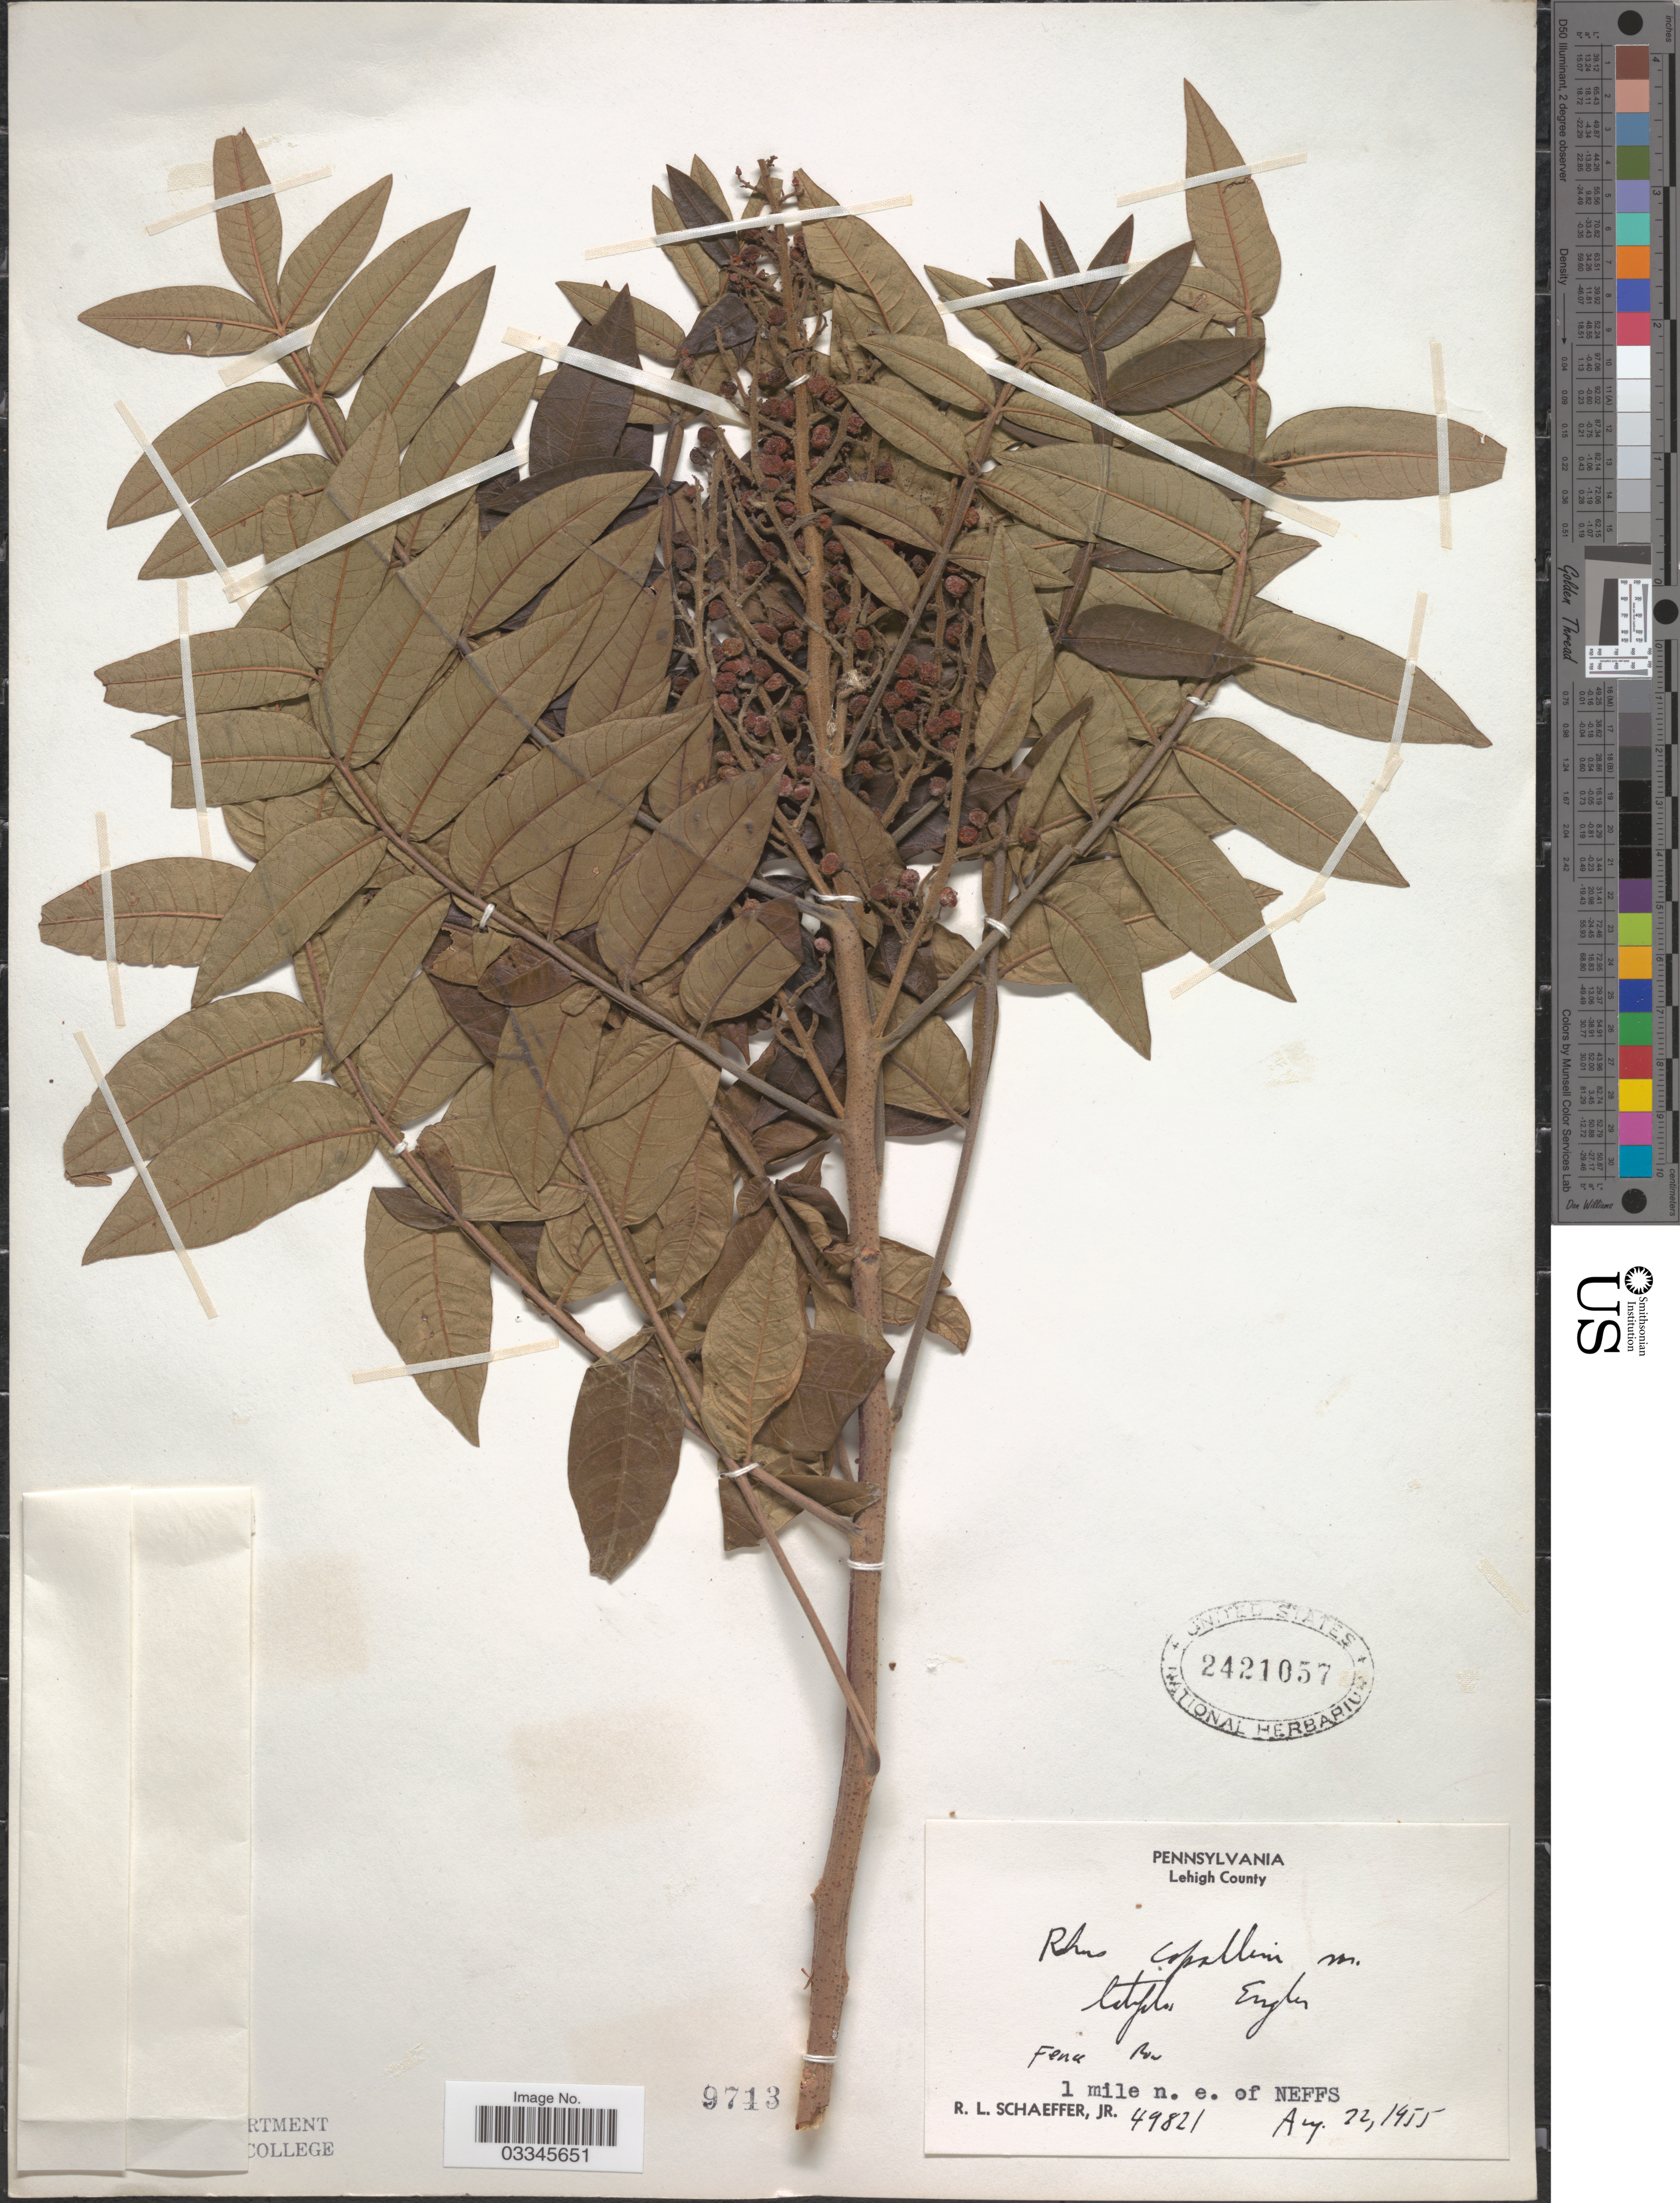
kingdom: Plantae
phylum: Tracheophyta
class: Magnoliopsida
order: Sapindales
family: Anacardiaceae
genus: Rhus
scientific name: Rhus copallinum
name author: L.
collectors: R. L. Schaeffer Jr.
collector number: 49821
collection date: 1955-08-22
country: United States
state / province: Pennsylvania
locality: Lehigh County. 1 mile n.e. of NEFFS.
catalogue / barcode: US 2421057